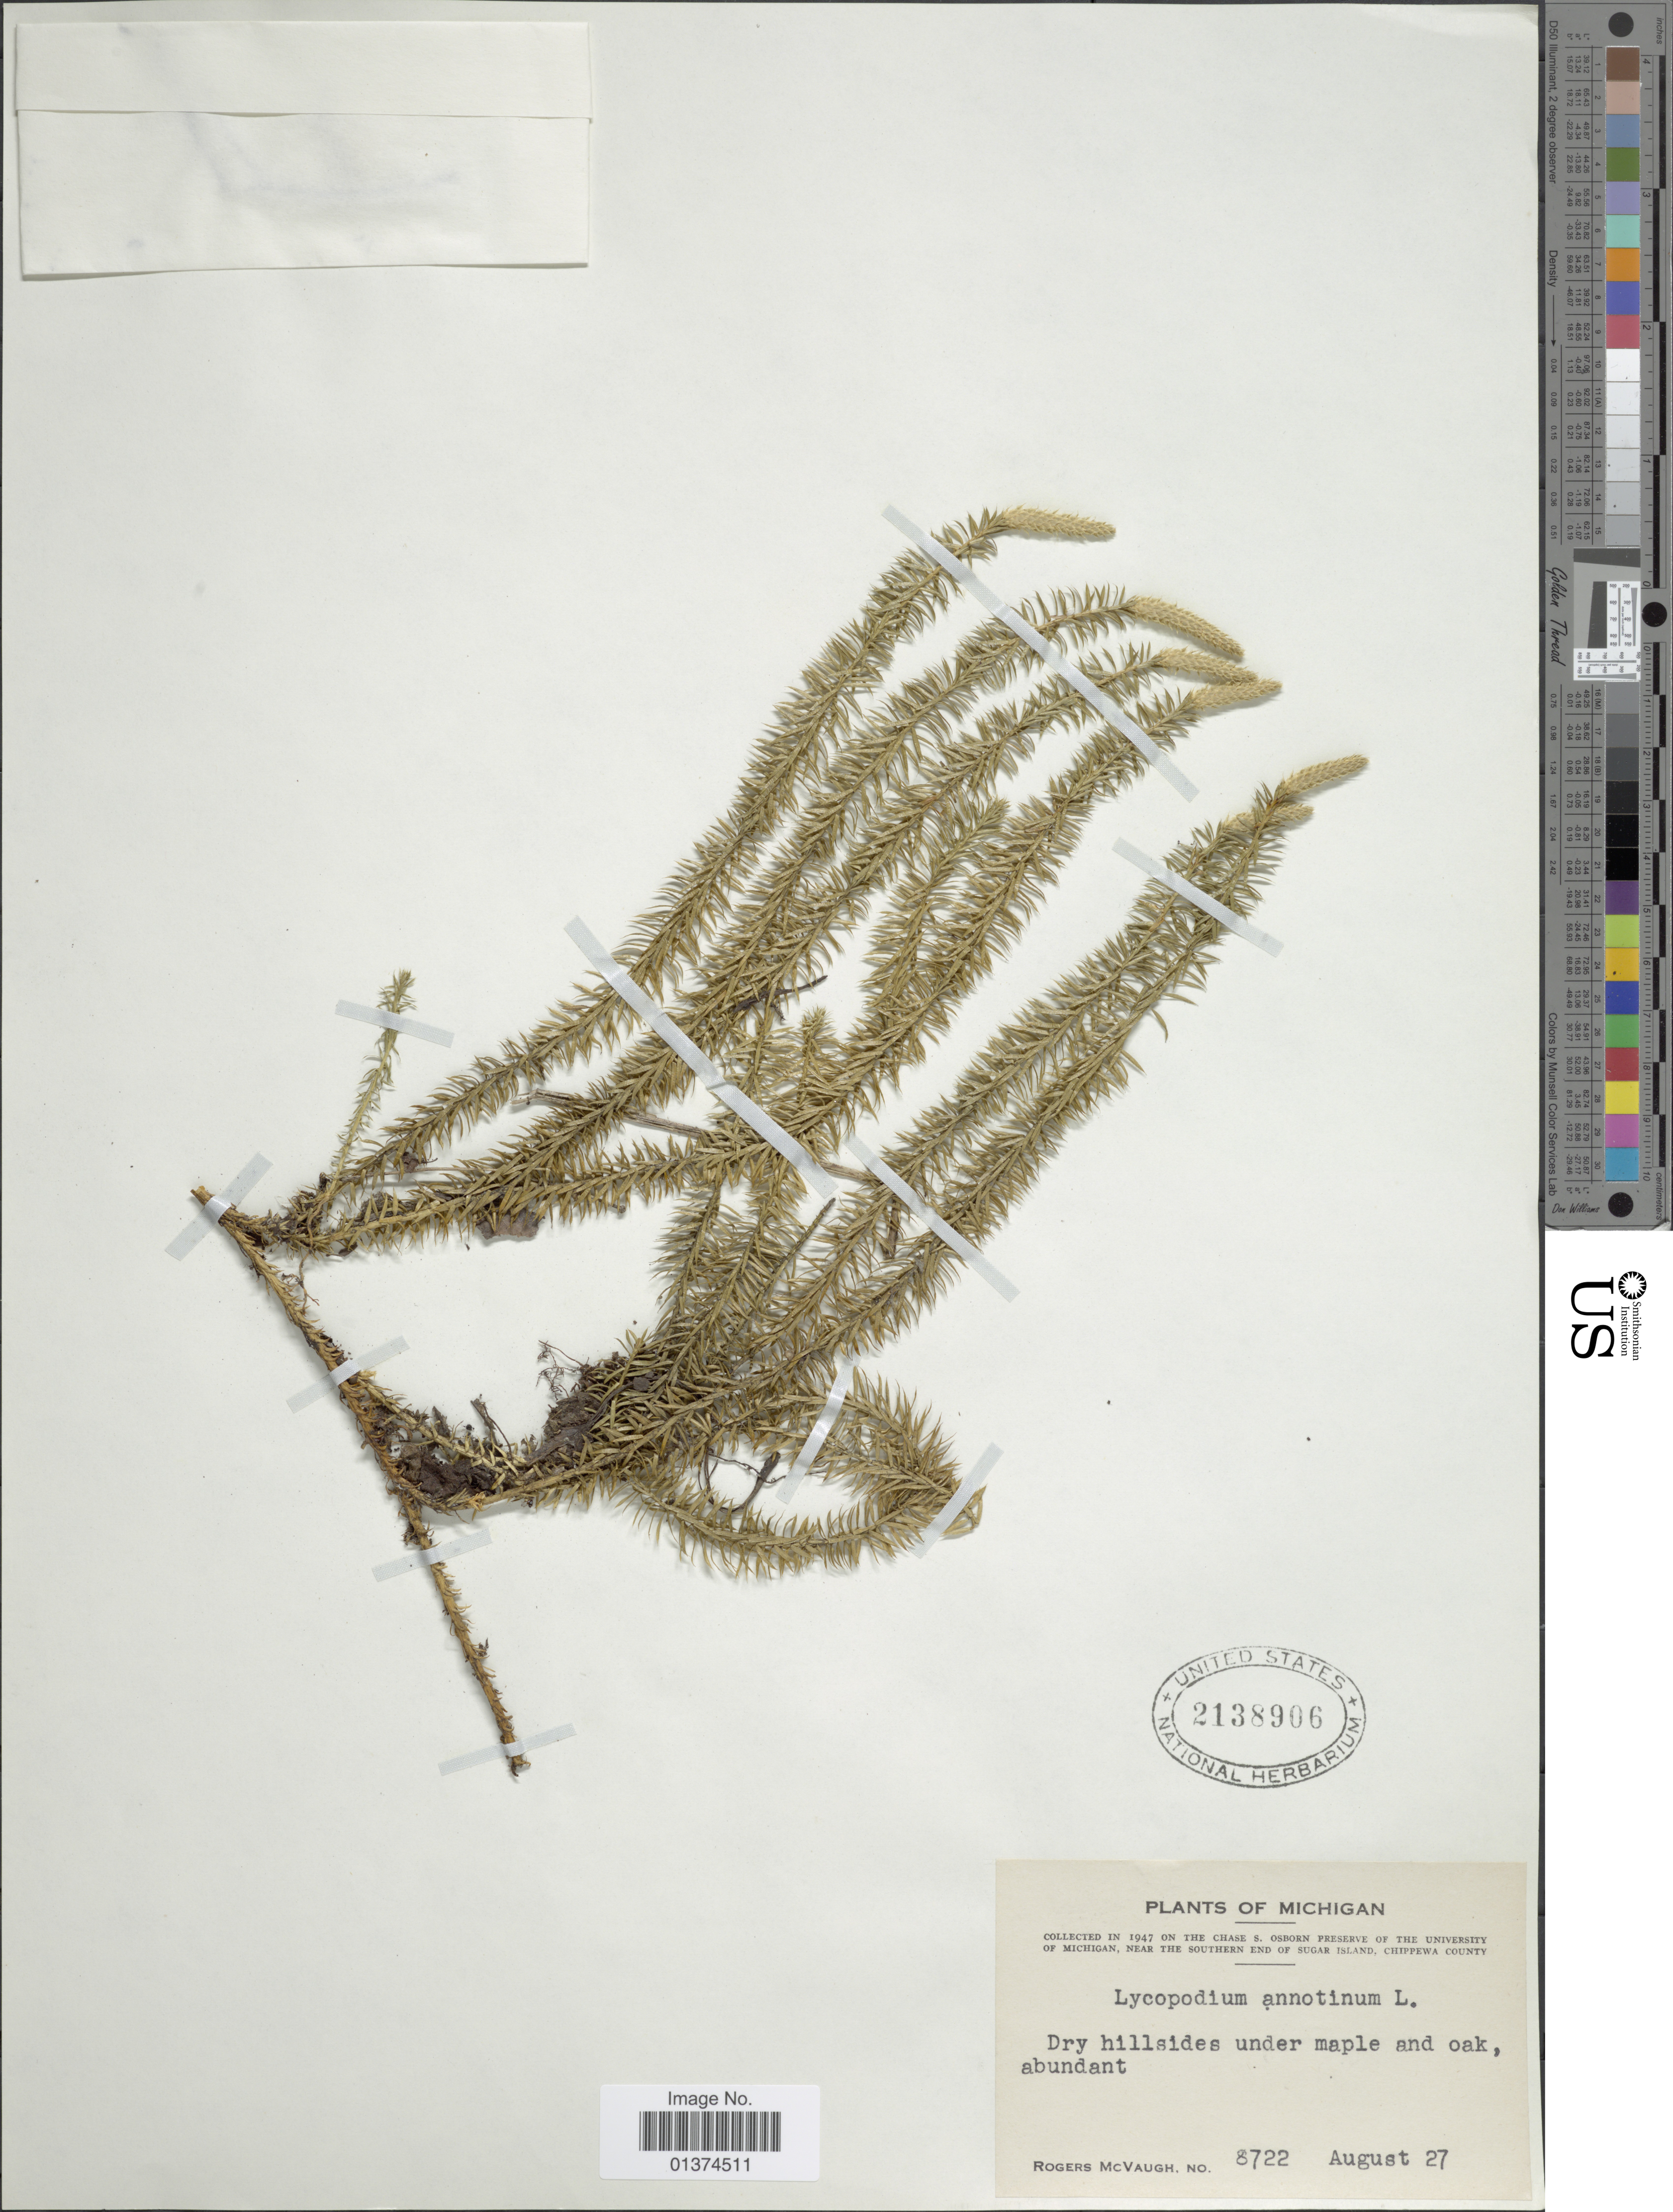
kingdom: Plantae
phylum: Tracheophyta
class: Lycopodiopsida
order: Lycopodiales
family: Lycopodiaceae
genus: Spinulum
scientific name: Spinulum annotinum subsp. annotinum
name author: (L.) A. Haines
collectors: R. McVaugh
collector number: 8722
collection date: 1947-08-27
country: United States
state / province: Michigan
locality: On the Chase S OSborn preserve of the university of Michigan, near the southern end of sugar Island, Chippewa county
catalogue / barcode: US 2138906